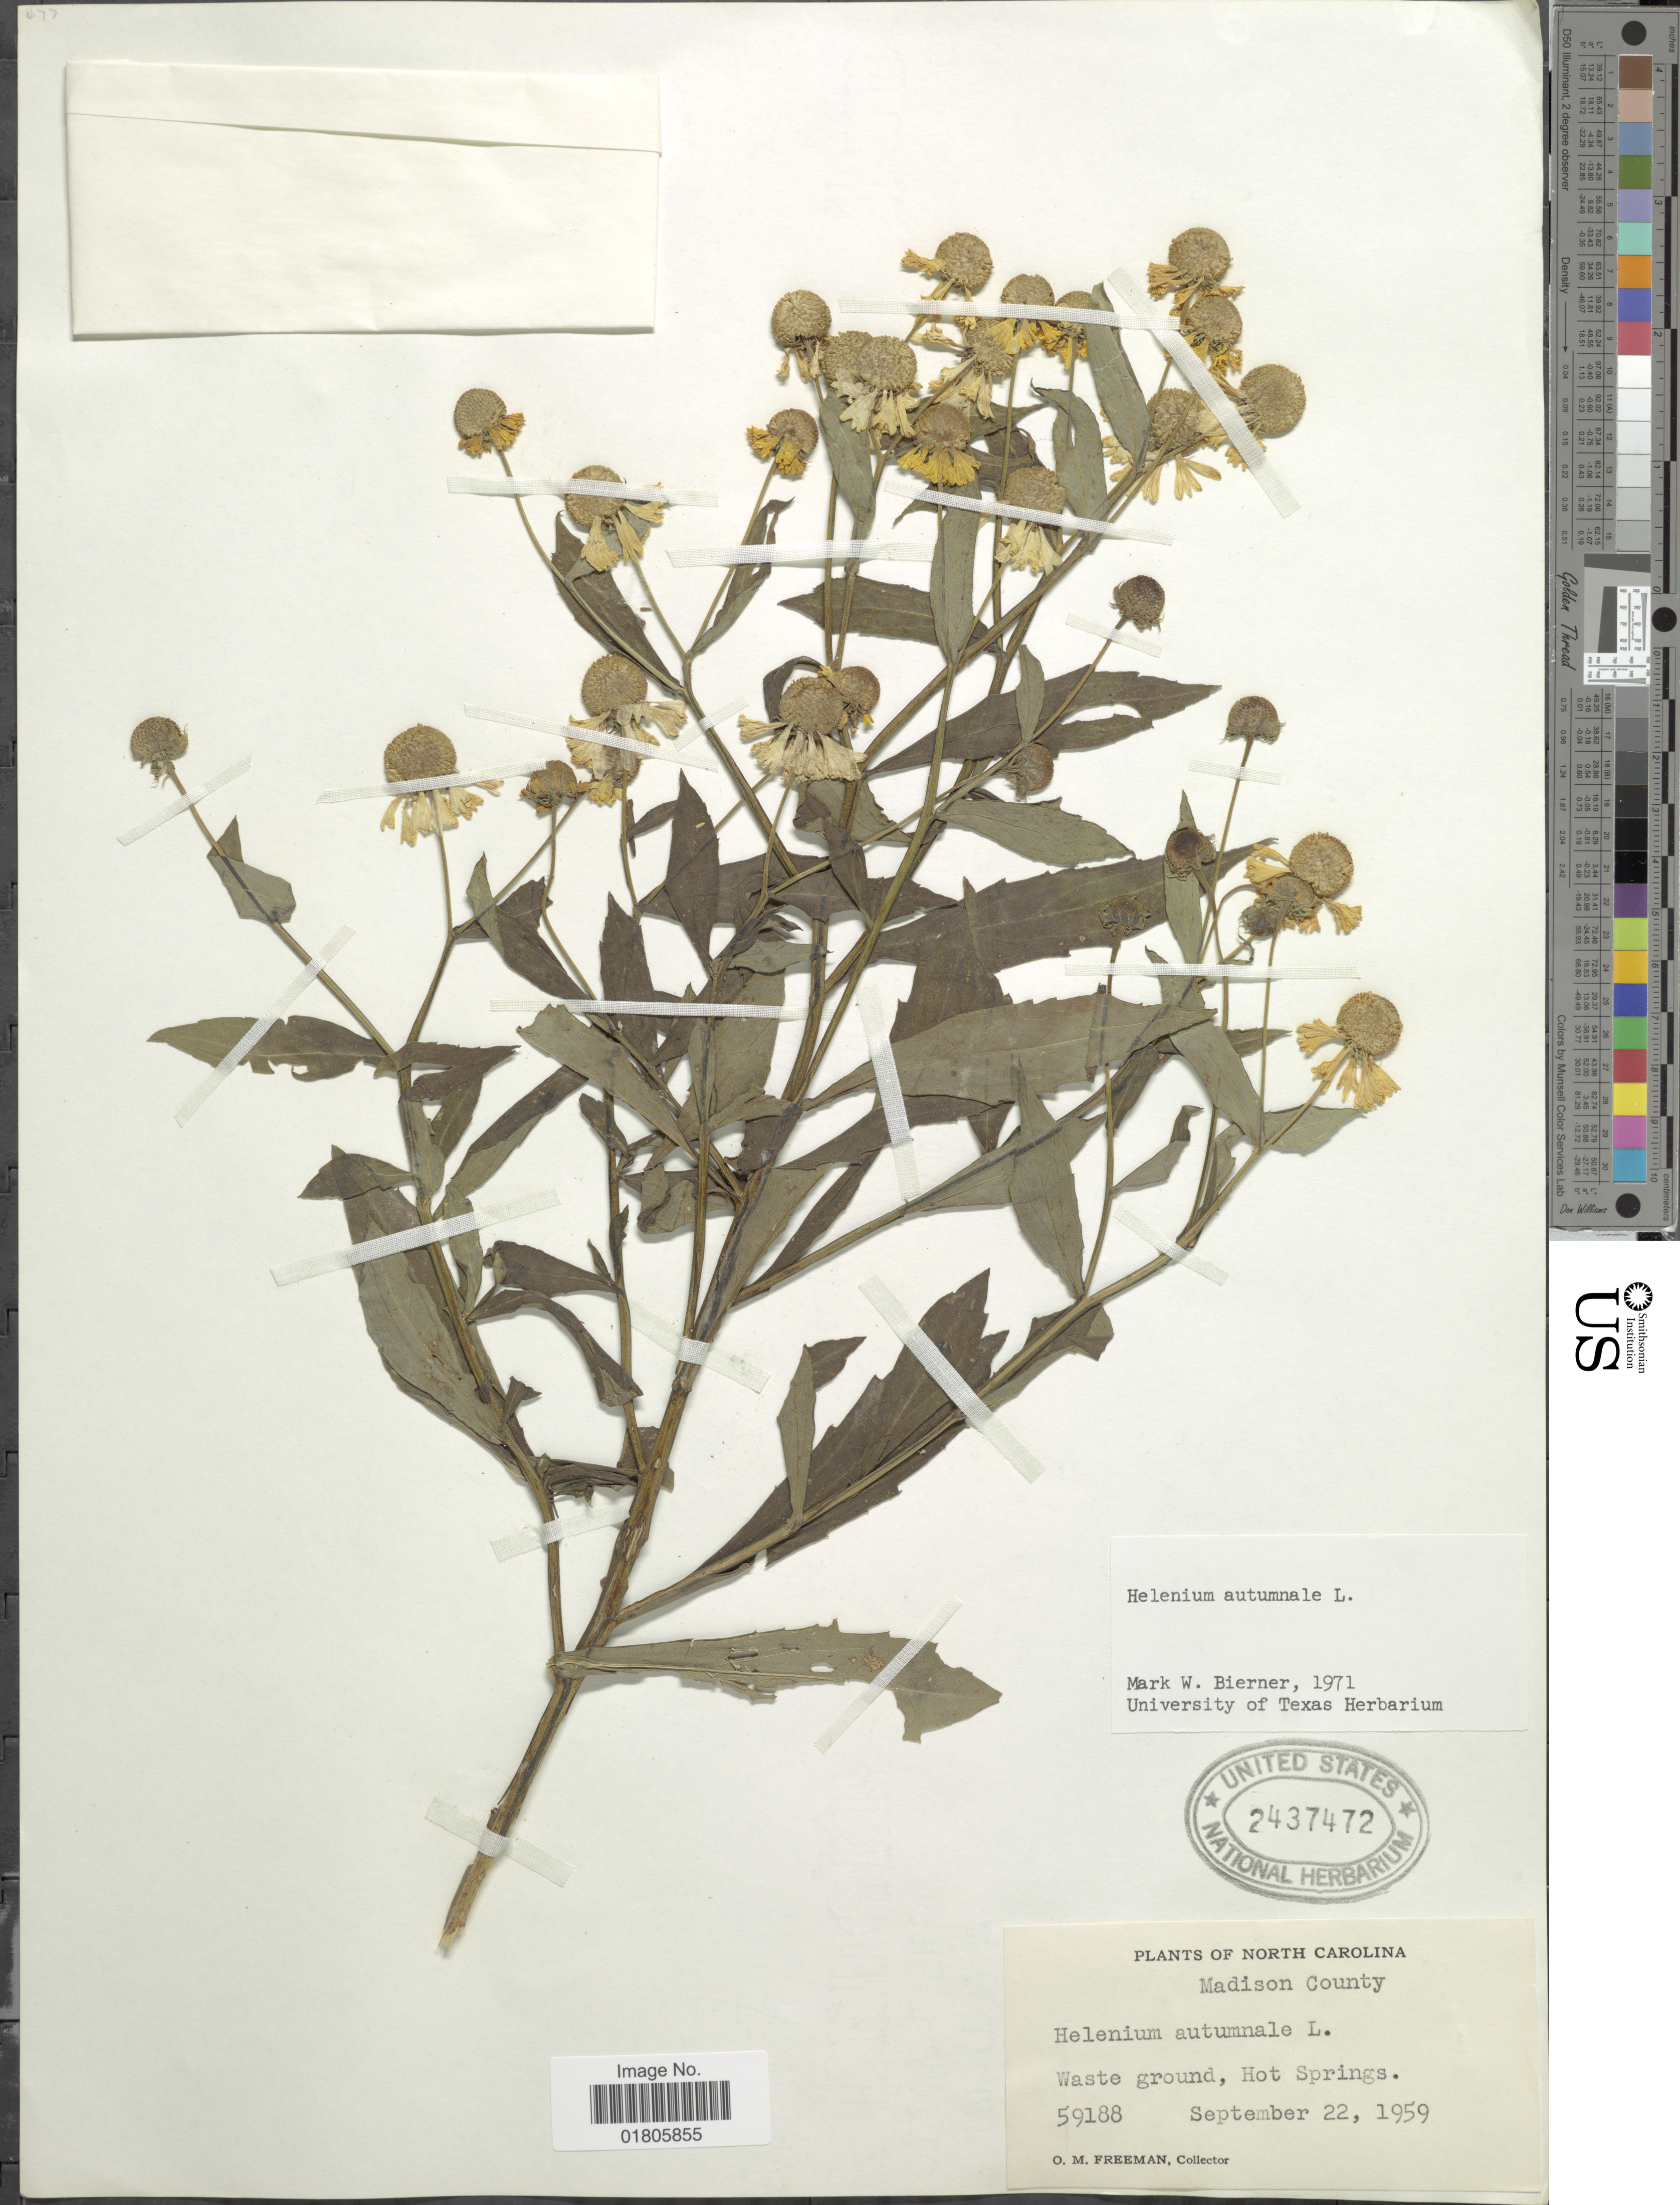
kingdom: Plantae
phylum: Tracheophyta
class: Magnoliopsida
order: Asterales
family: Asteraceae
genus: Helenium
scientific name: Helenium autumnale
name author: L.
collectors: O. Freeman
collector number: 59188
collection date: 1959-09-22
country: United States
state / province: North Carolina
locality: Hot Springs. Madison County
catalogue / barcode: US 2437472